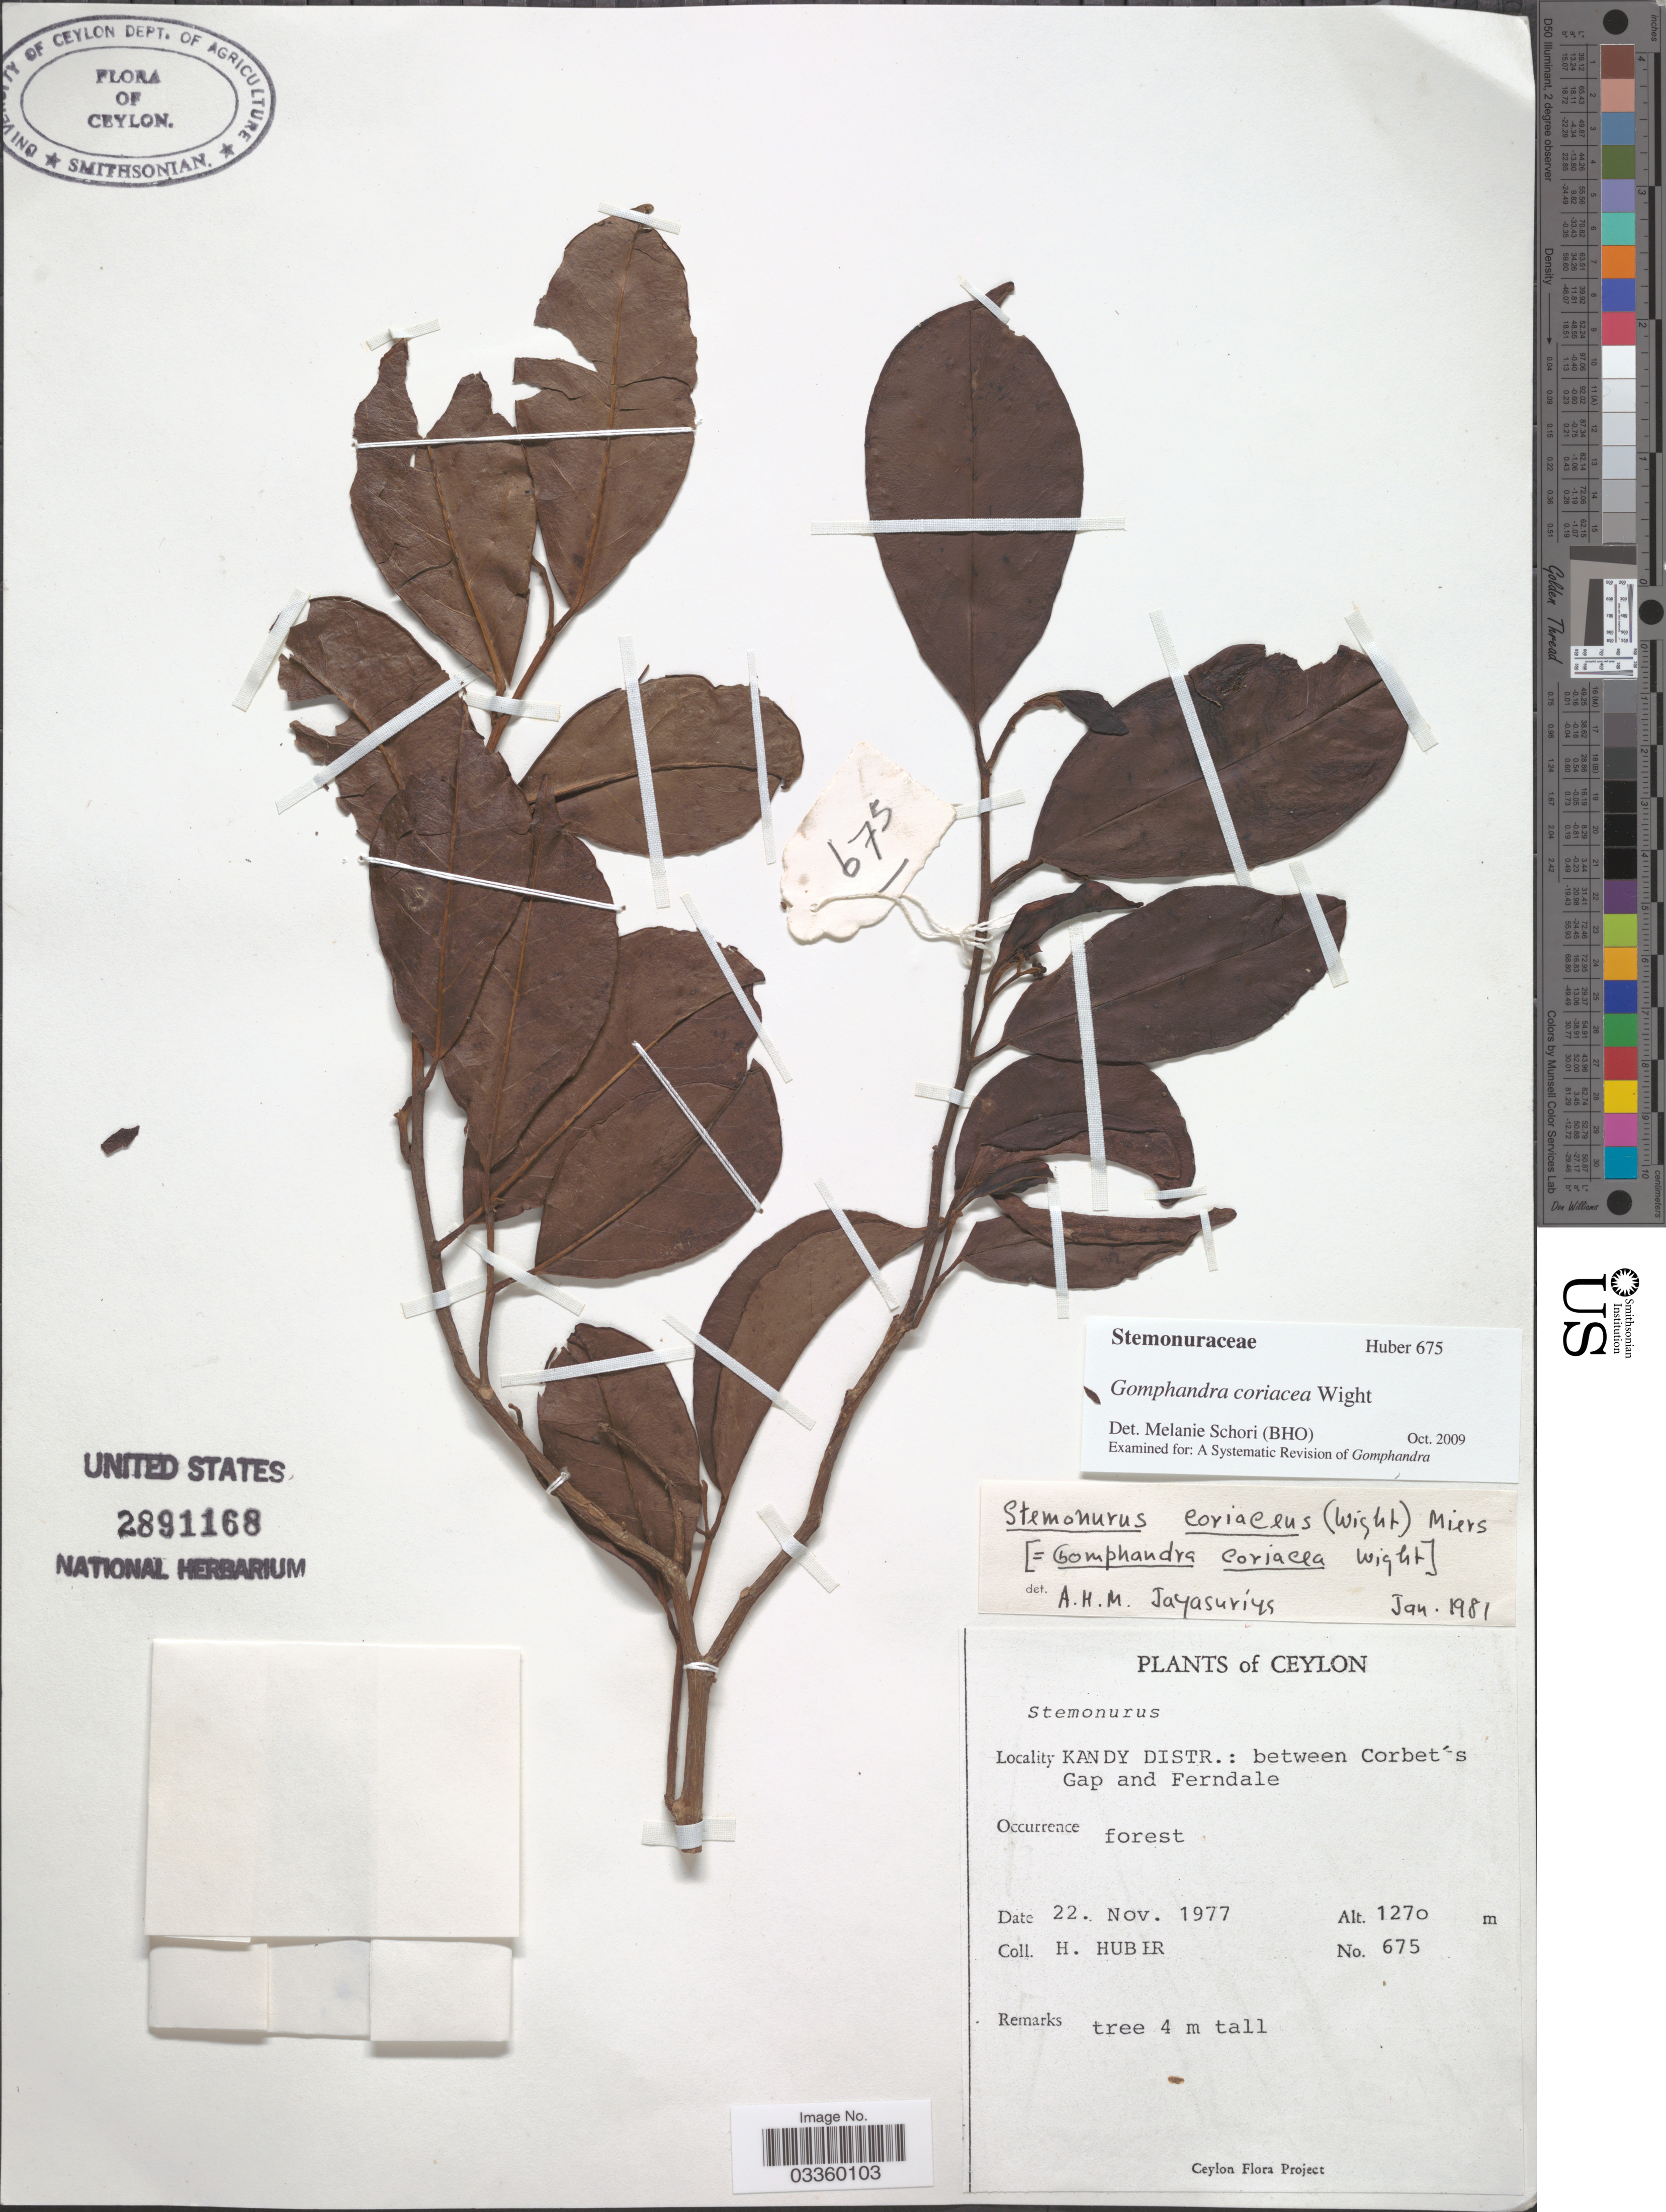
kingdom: Plantae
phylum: Tracheophyta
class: Magnoliopsida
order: Cardiopteridales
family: Stemonuraceae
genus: Gomphandra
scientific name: Gomphandra coriacea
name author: Wight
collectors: H. Huber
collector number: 675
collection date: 1977-11-22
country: Sri Lanka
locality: Ceylon. Kandy Distr.: between Corbet's Gap and Ferndale.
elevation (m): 1270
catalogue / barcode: US 2891168